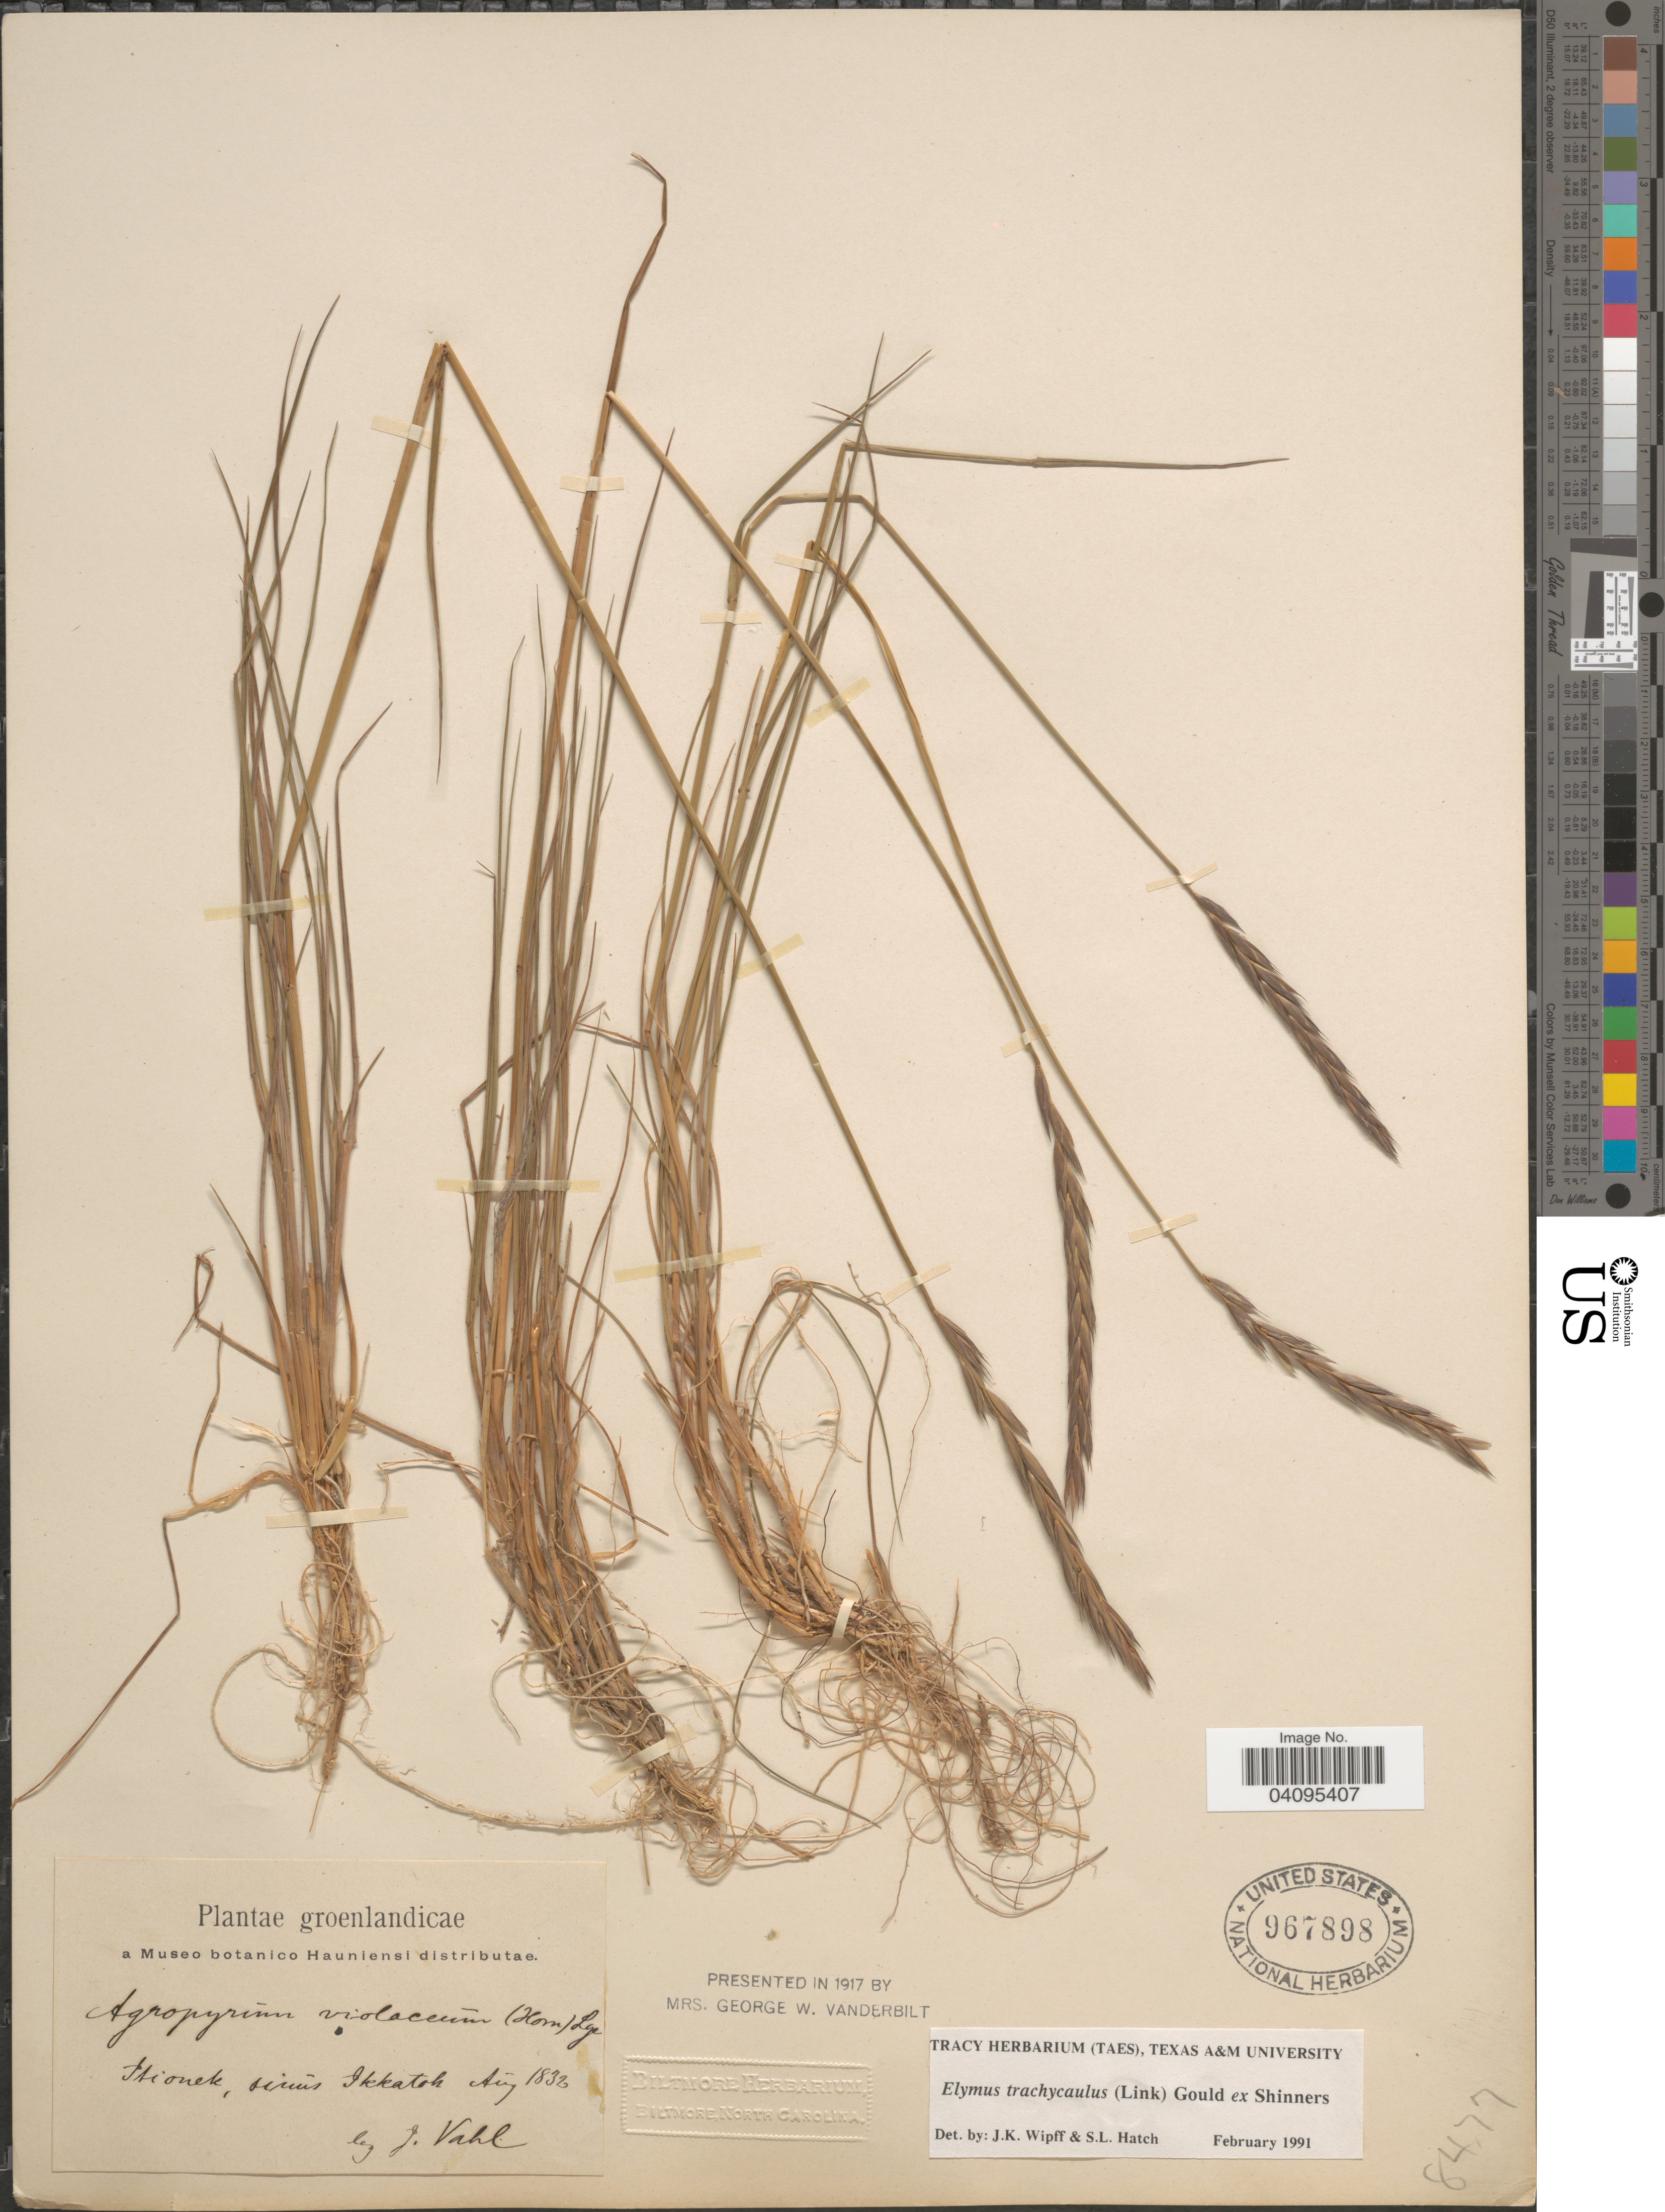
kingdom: Plantae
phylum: Tracheophyta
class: Liliopsida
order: Poales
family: Poaceae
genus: Elymus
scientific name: Elymus trachycaulus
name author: (Link) Gould ex Shinners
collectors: J. M. Vahl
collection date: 1832-08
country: Greenland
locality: Groenlandicae. Itivnek, sinus Ikkatok.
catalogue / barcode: US 967898